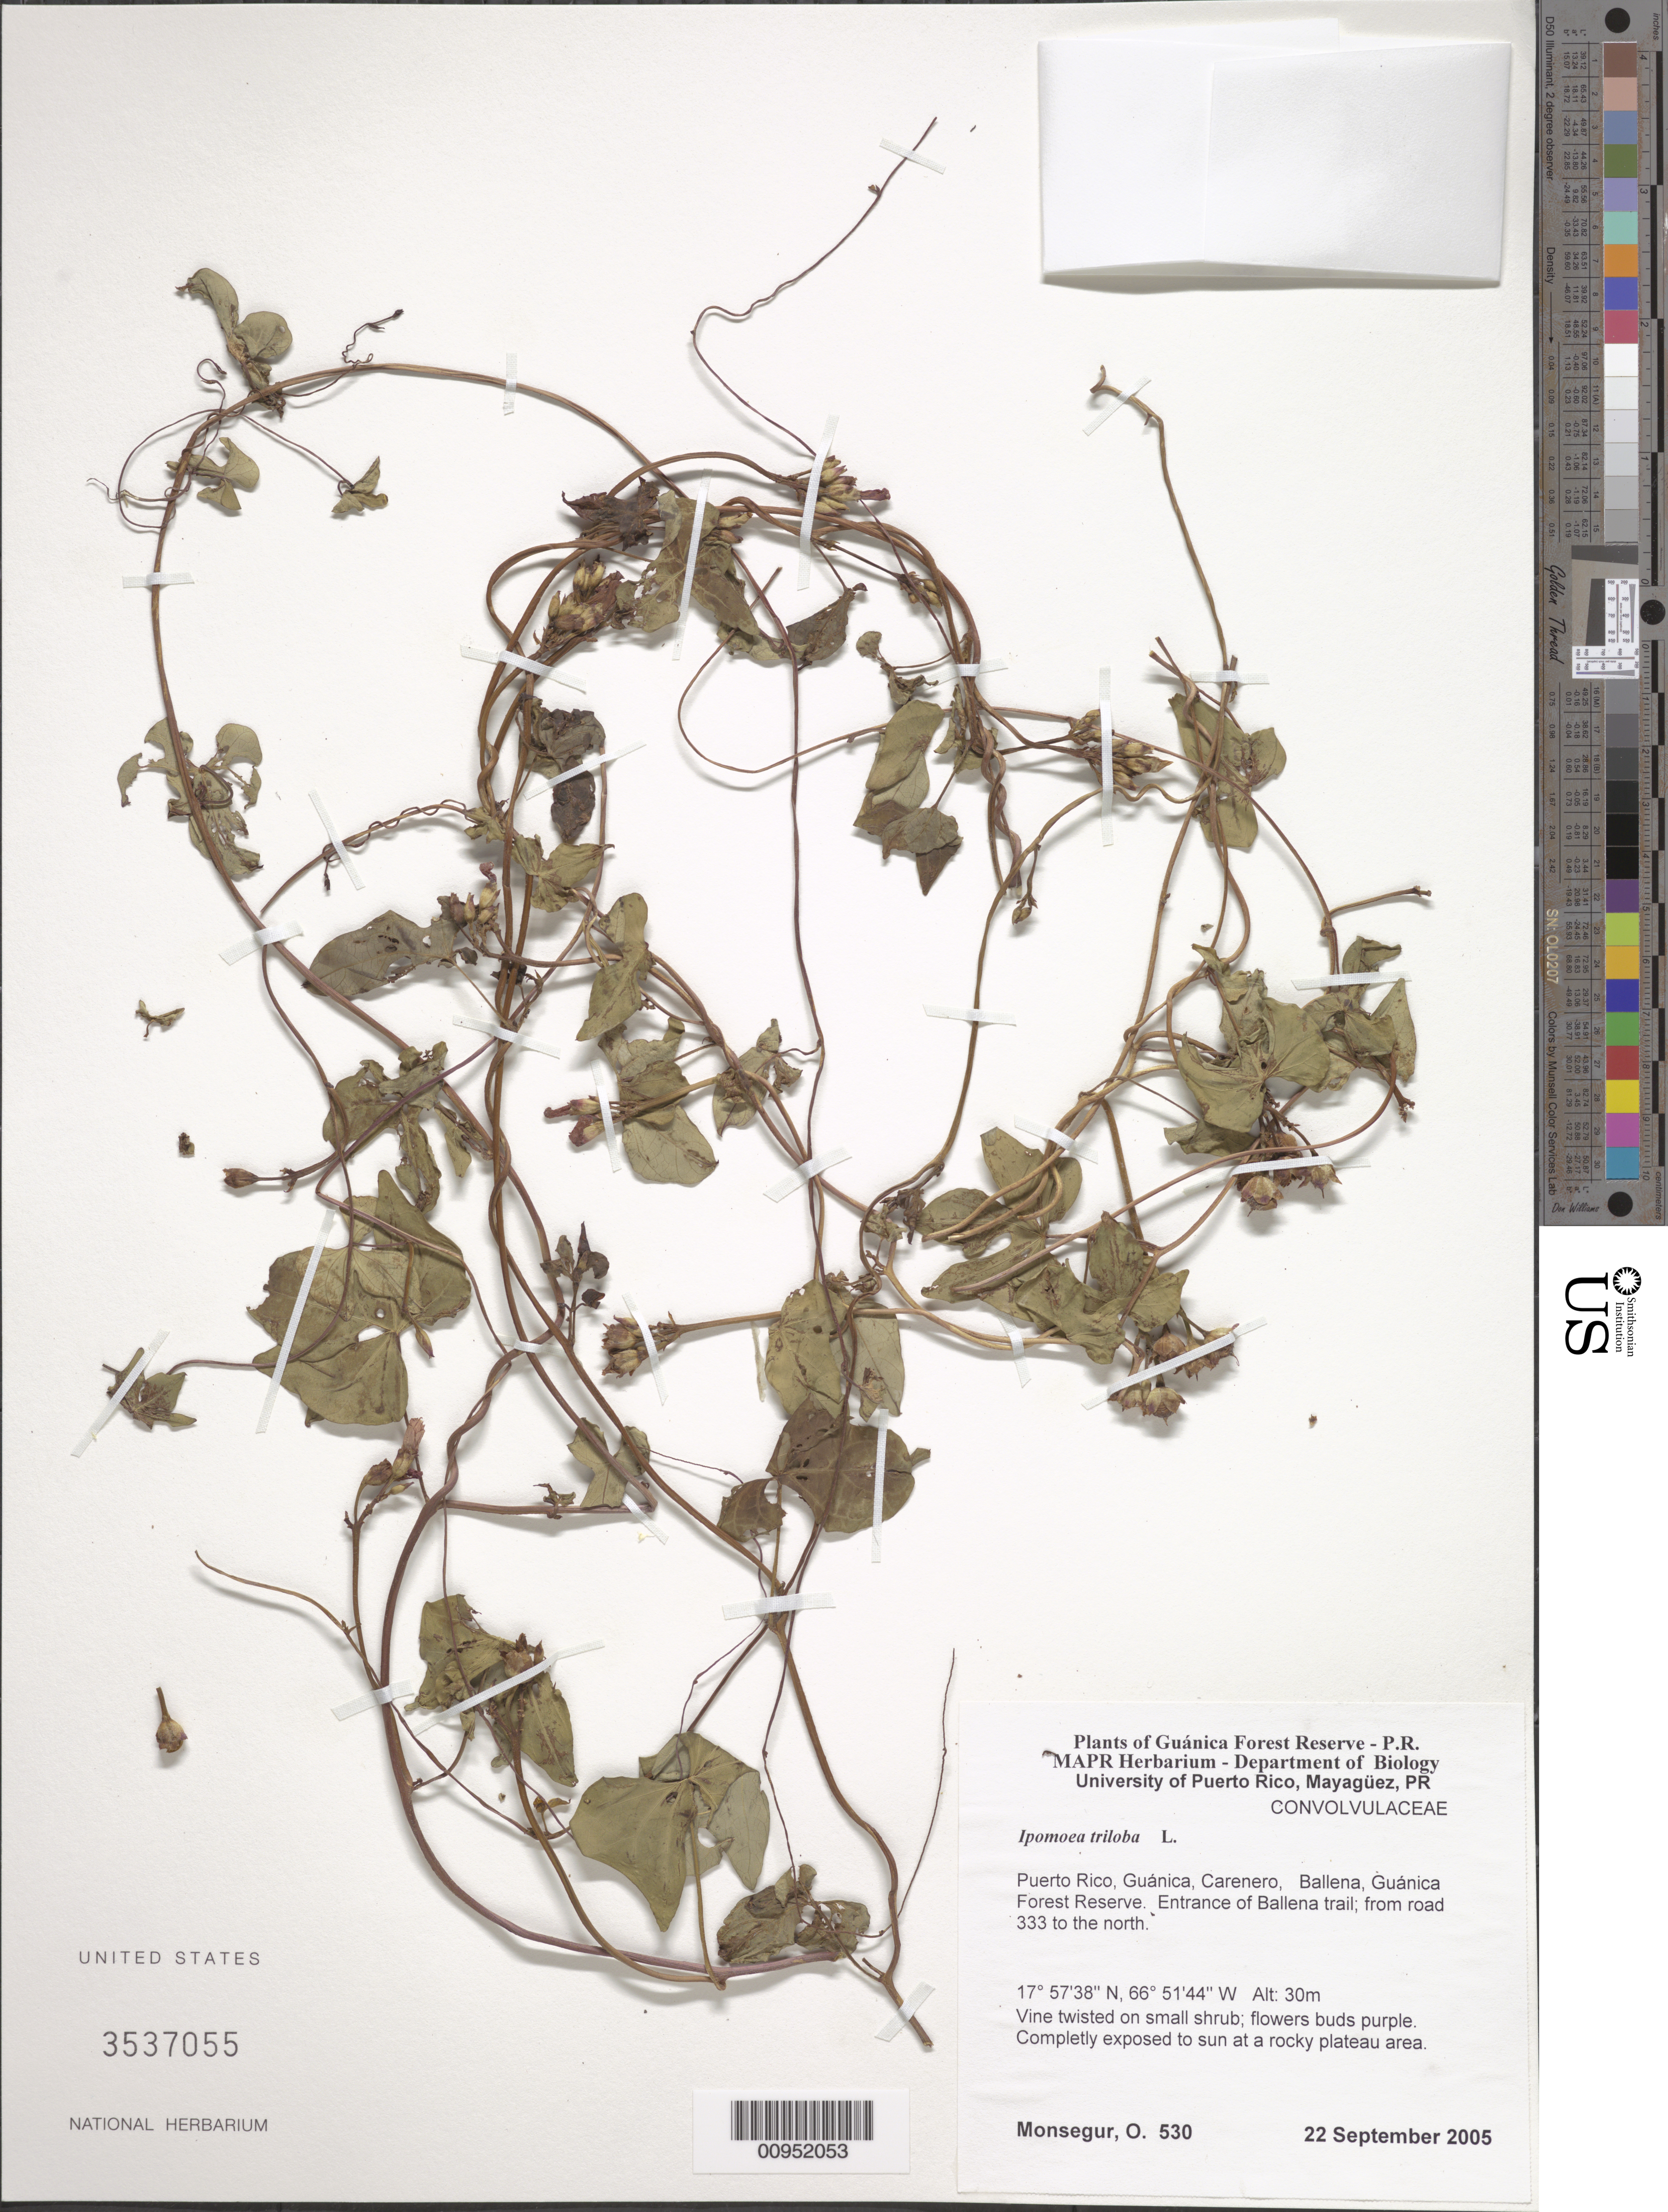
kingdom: Plantae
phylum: Tracheophyta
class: Magnoliopsida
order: Solanales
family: Convolvulaceae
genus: Ipomoea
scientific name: Ipomoea triloba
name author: L.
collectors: O. Monsegur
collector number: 530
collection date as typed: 22 Sep 2005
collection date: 2005-09-22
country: Puerto Rico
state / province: Guánica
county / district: Carenero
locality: Guánica Forest Reserve. Entrance of Ballena trail; from road 333 to the north.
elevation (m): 30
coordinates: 17.57379, 66.51442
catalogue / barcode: US 3537055